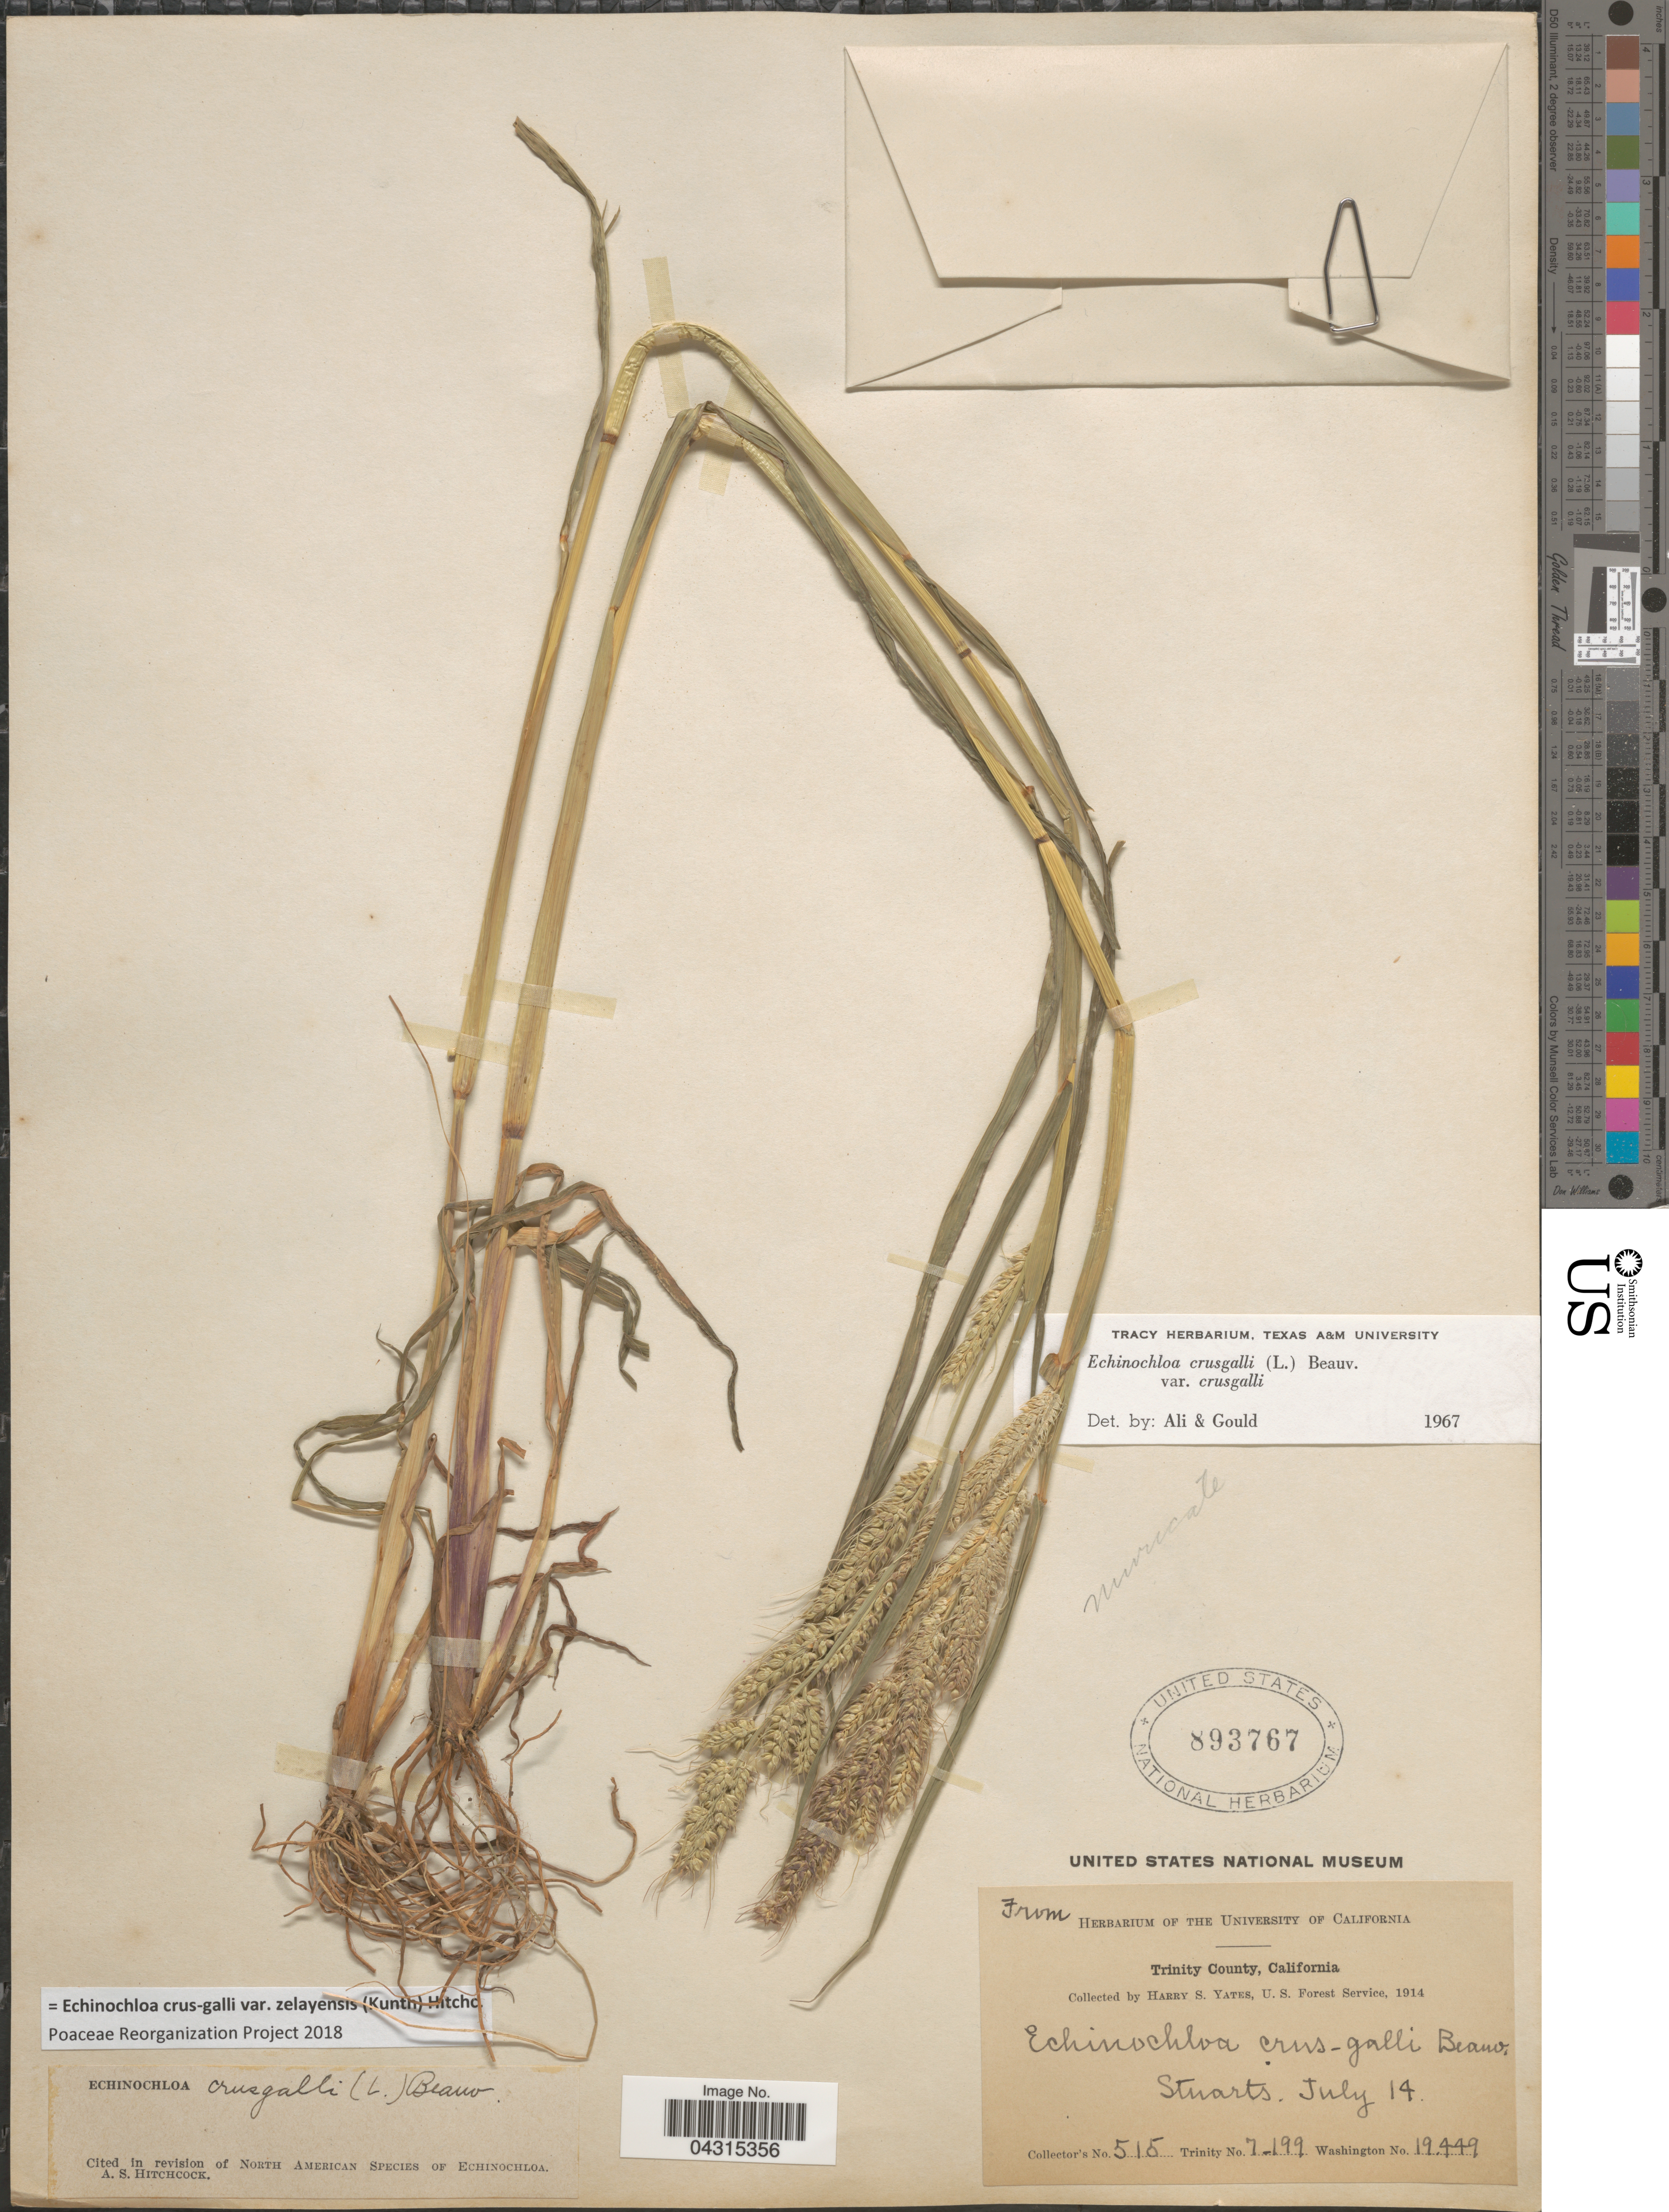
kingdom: Plantae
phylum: Tracheophyta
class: Liliopsida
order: Poales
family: Poaceae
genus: Echinochloa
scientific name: Echinochloa crus-galli var. zelayensis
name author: (Kunth) Hitchc.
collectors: H. S. Yates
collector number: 515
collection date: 1914-07-14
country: United States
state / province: California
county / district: Trinity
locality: Trinity County. Stuarts. Trinity No 7199. Washington No. 19499.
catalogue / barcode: US 893767